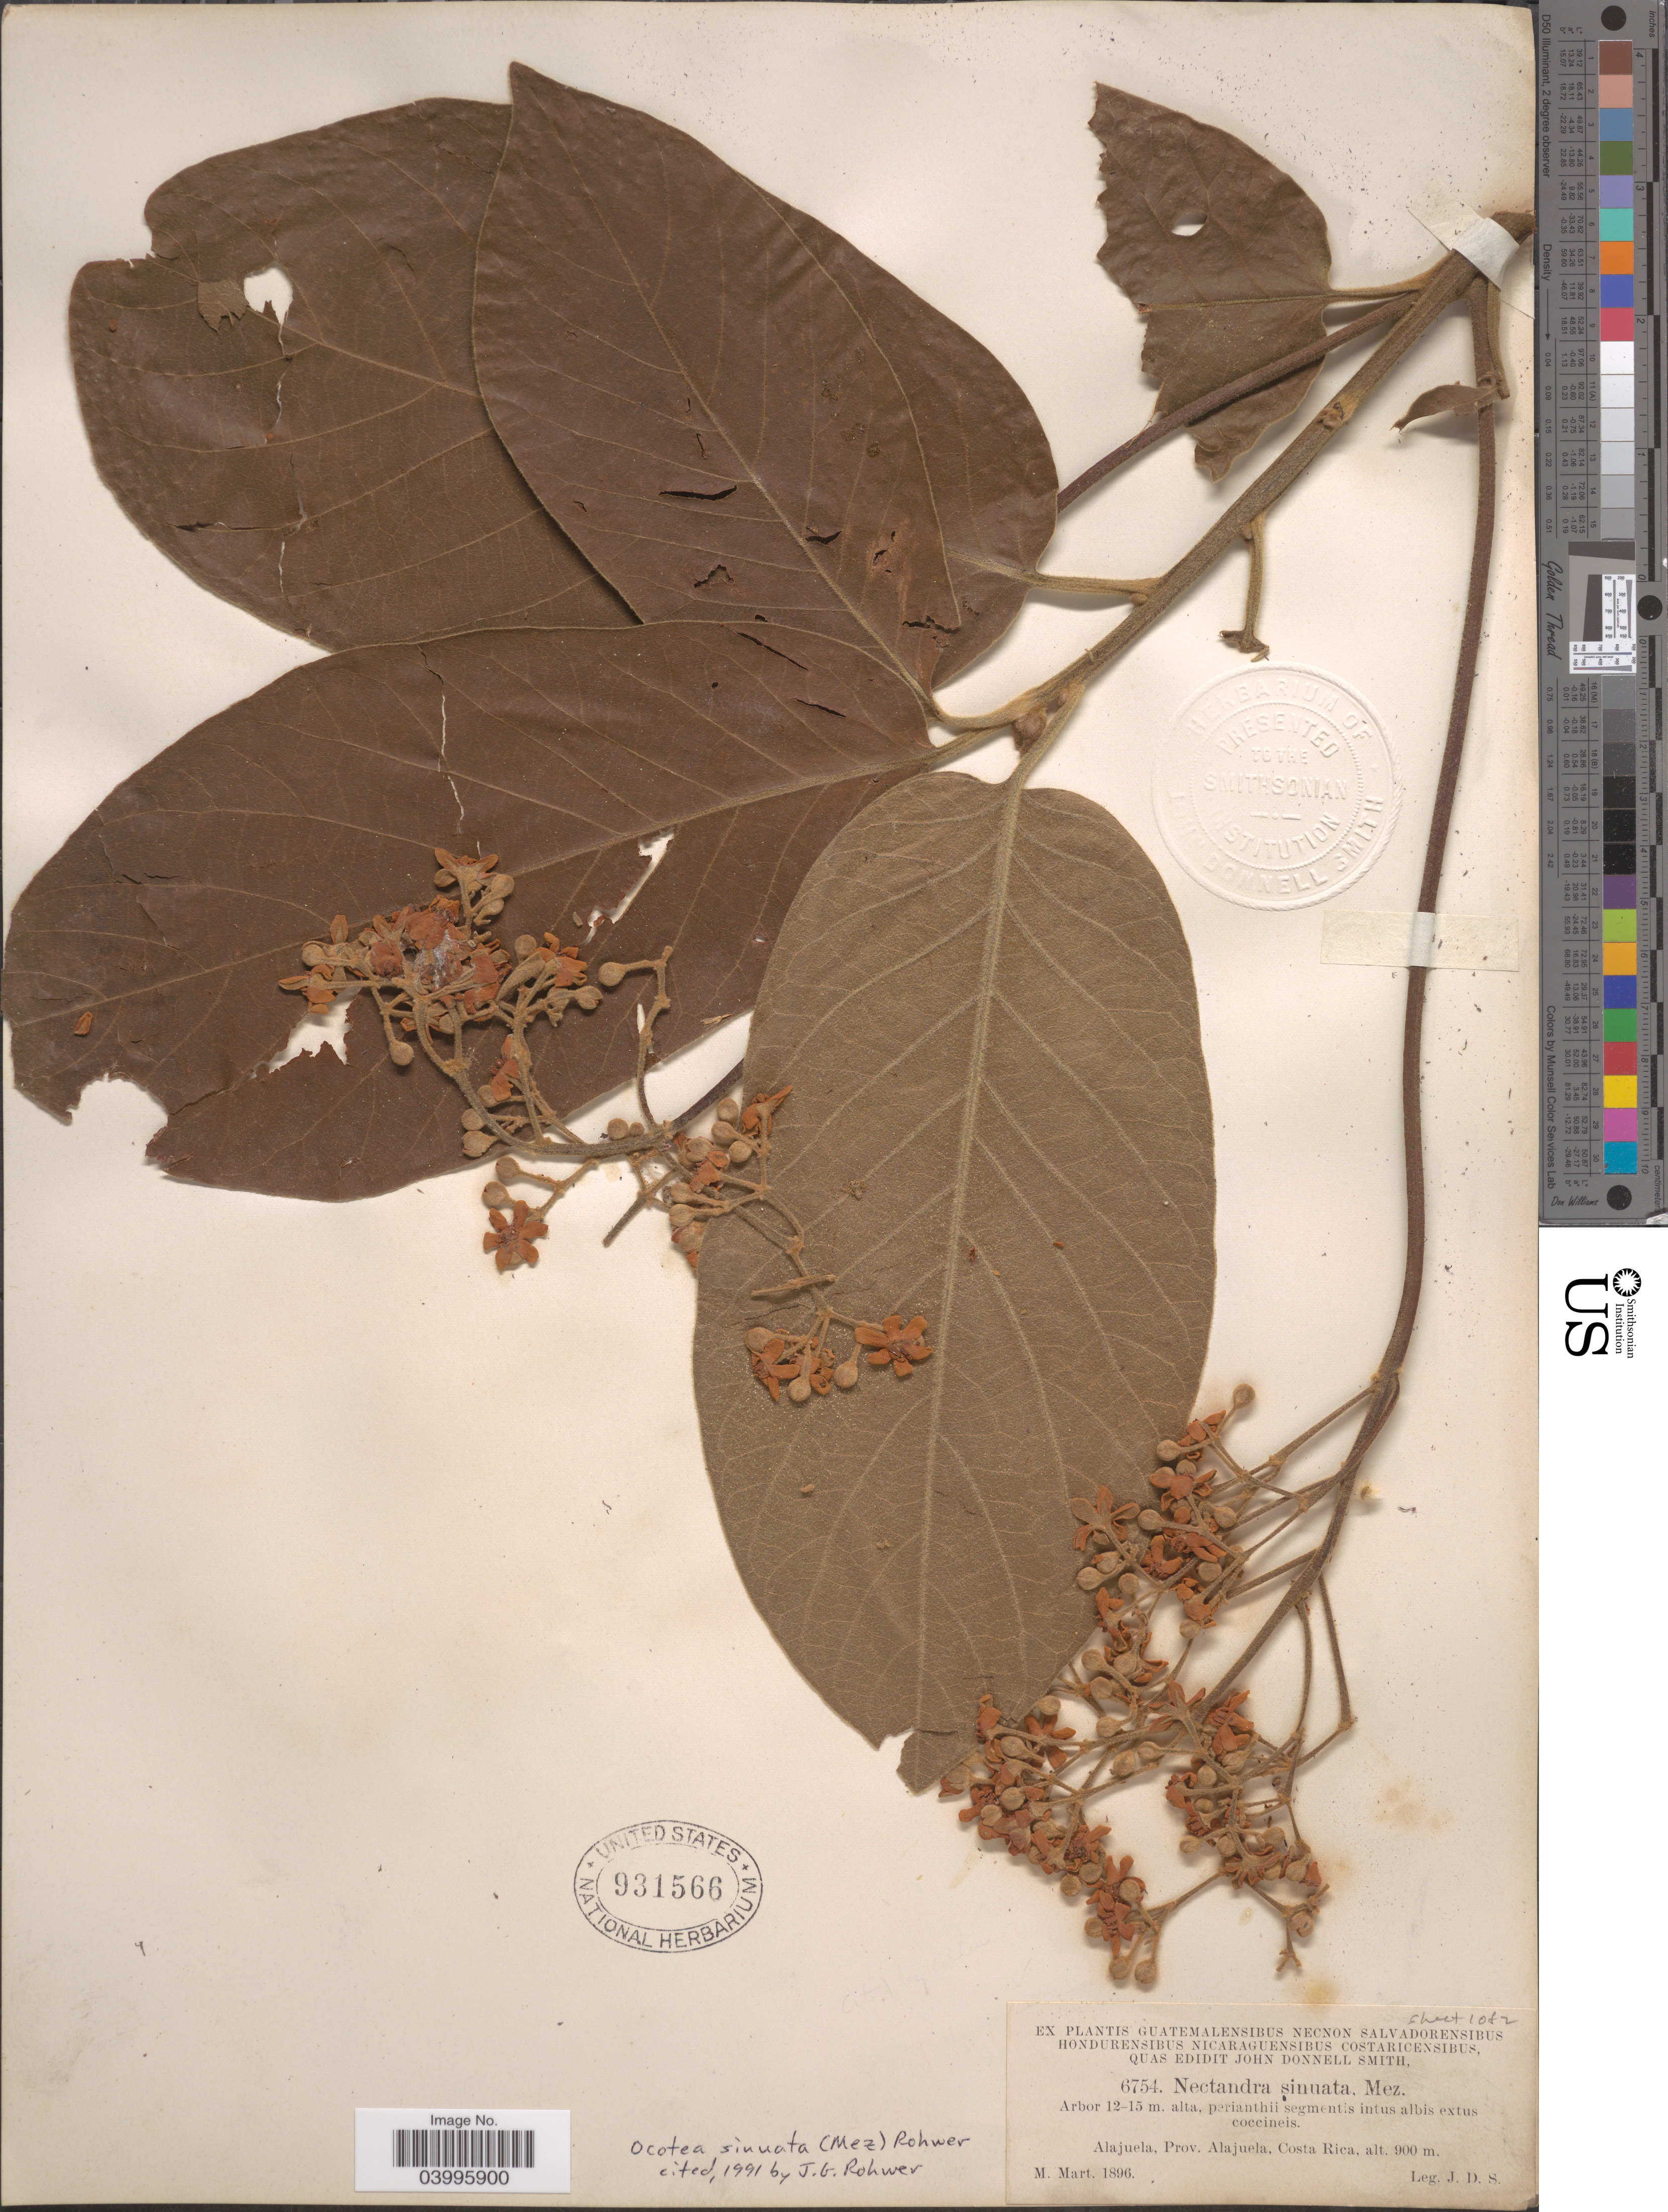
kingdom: Plantae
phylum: Tracheophyta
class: Magnoliopsida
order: Laurales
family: Lauraceae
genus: Ocotea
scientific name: Ocotea sinuata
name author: (Mez) Rohwer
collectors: J. Donnell Smith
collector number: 6754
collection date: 1896-03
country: Costa Rica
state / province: Alajuela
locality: Alajuela.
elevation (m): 900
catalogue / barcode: US 931566